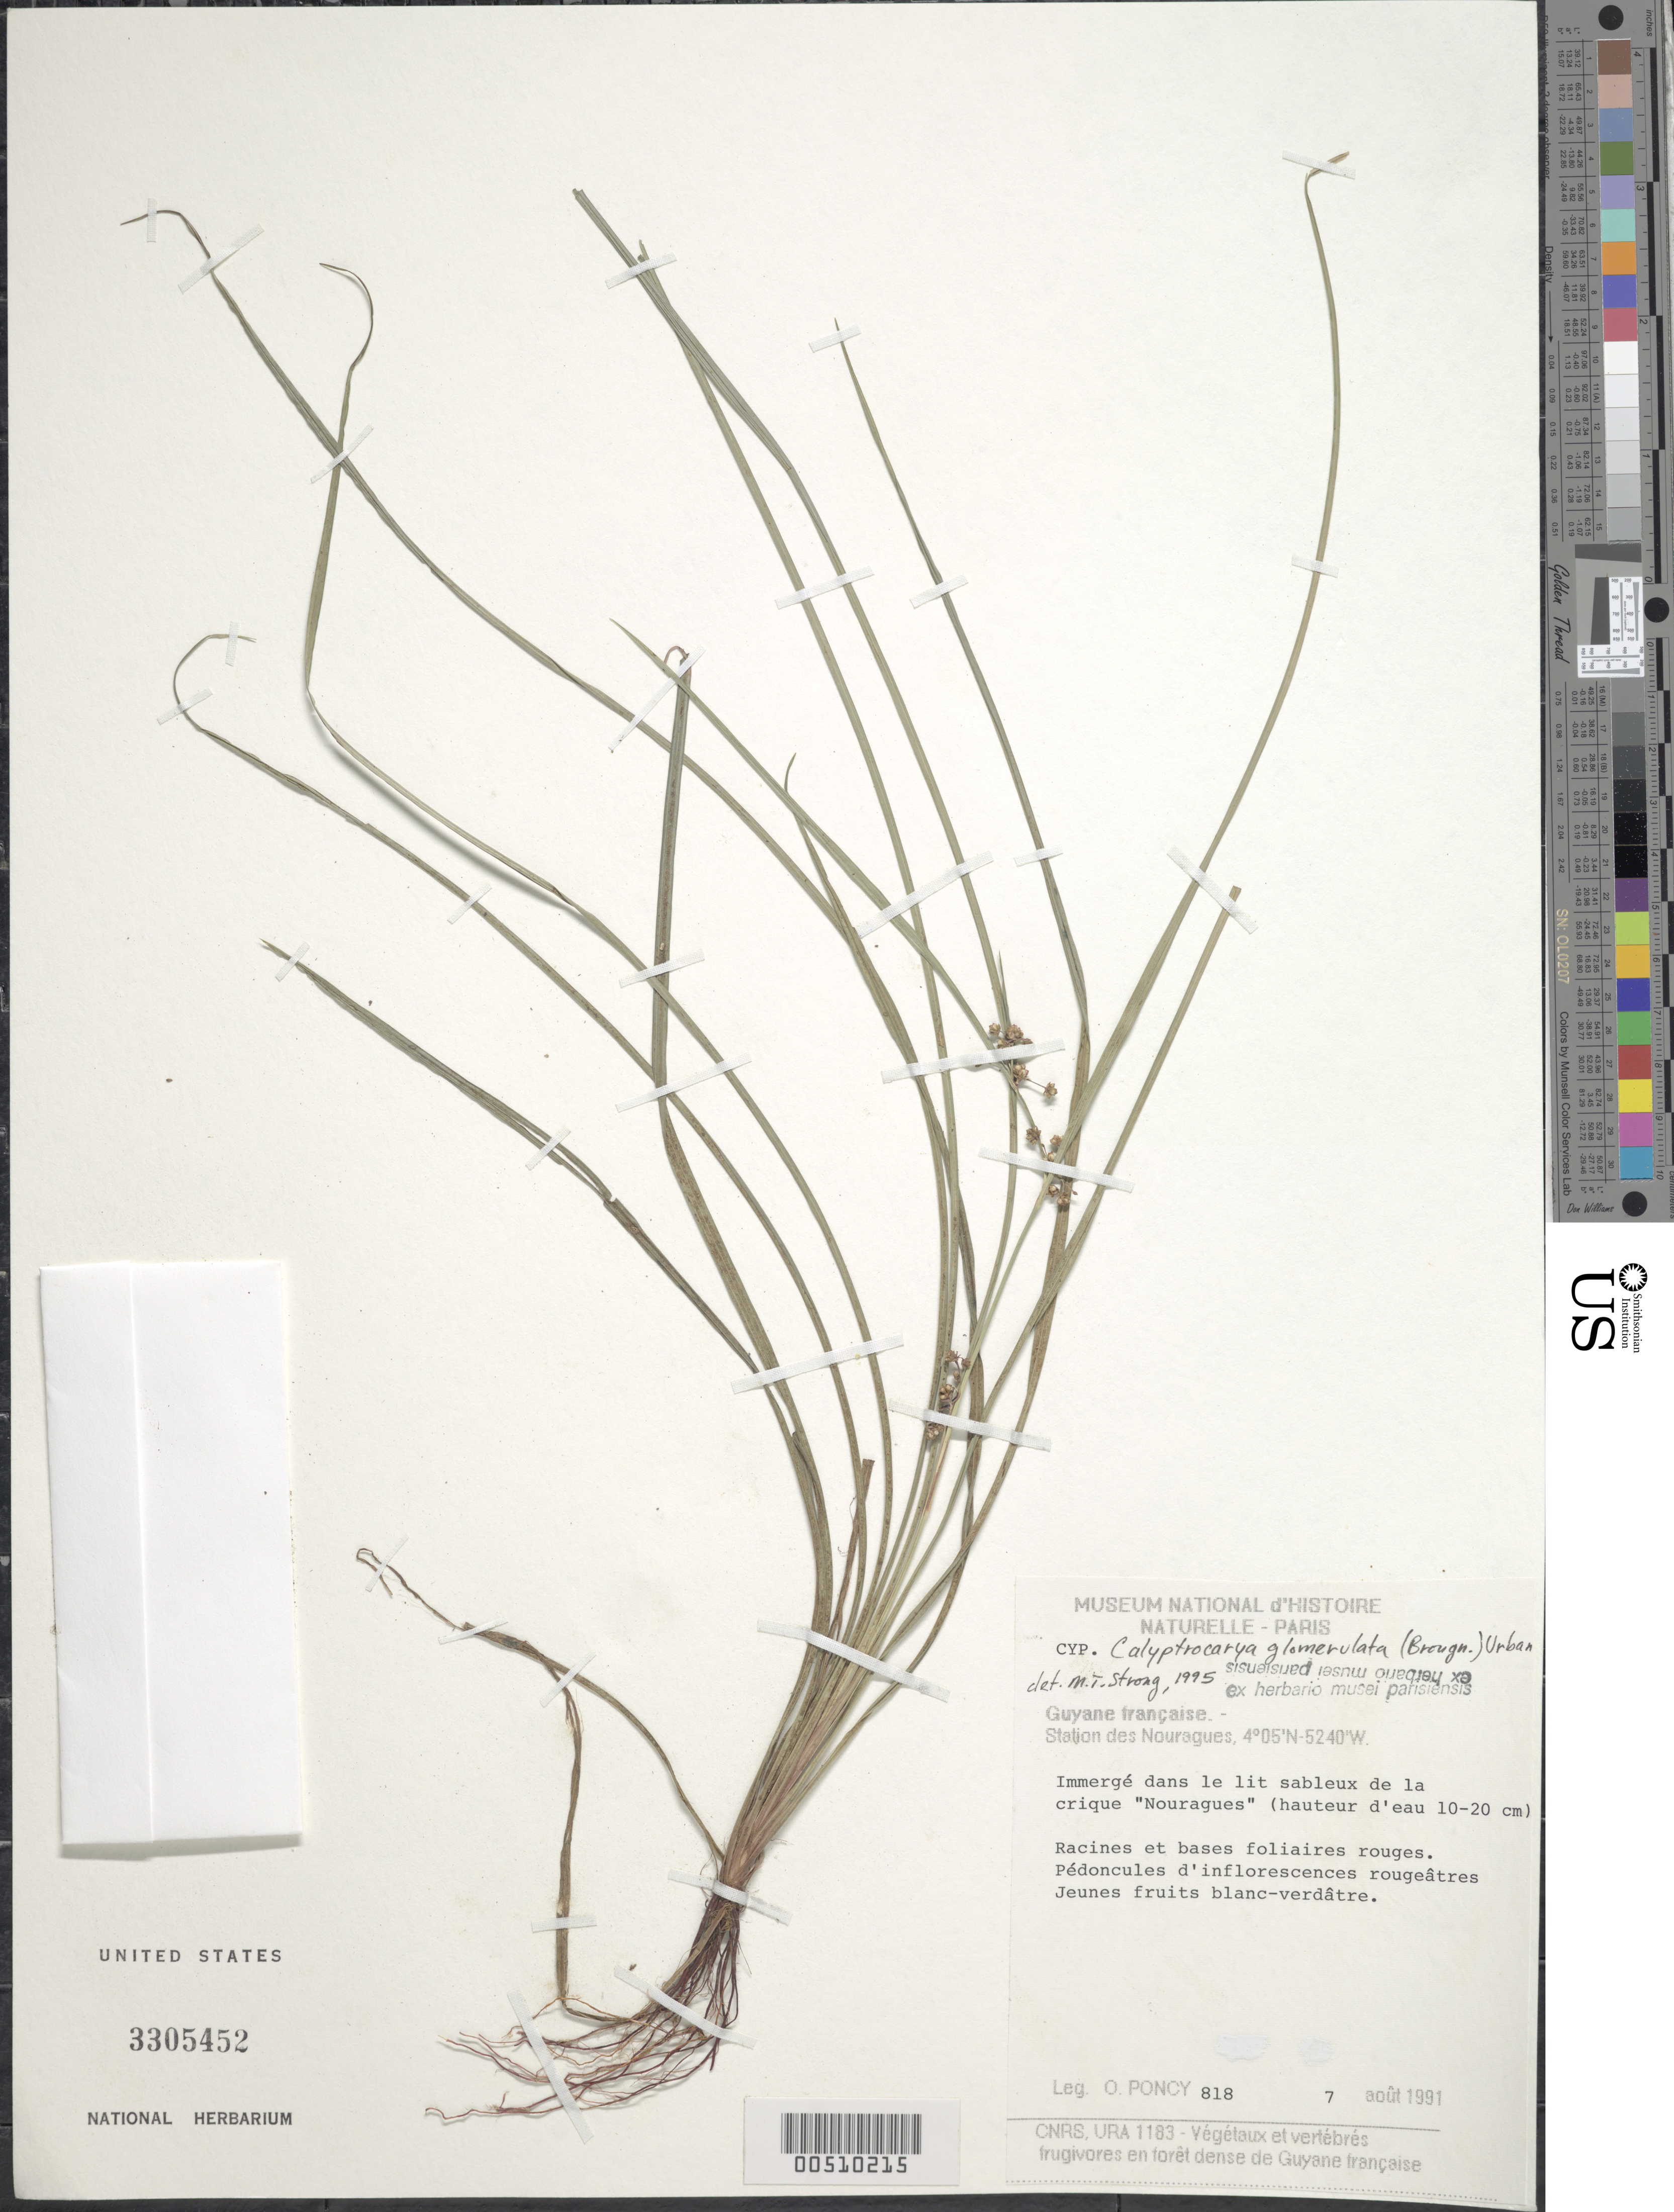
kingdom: Plantae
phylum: Tracheophyta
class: Liliopsida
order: Poales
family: Cyperaceae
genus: Calyptrocarya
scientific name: Calyptrocarya glomerulata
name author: (Brongn.) Urb.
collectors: O. Poncy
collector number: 818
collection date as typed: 07 Aug 1991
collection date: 1991-08-07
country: French Guiana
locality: Station des Nouragues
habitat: Immerge dans le lit sableux de la crique "Nouragues"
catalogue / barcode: US 3305452